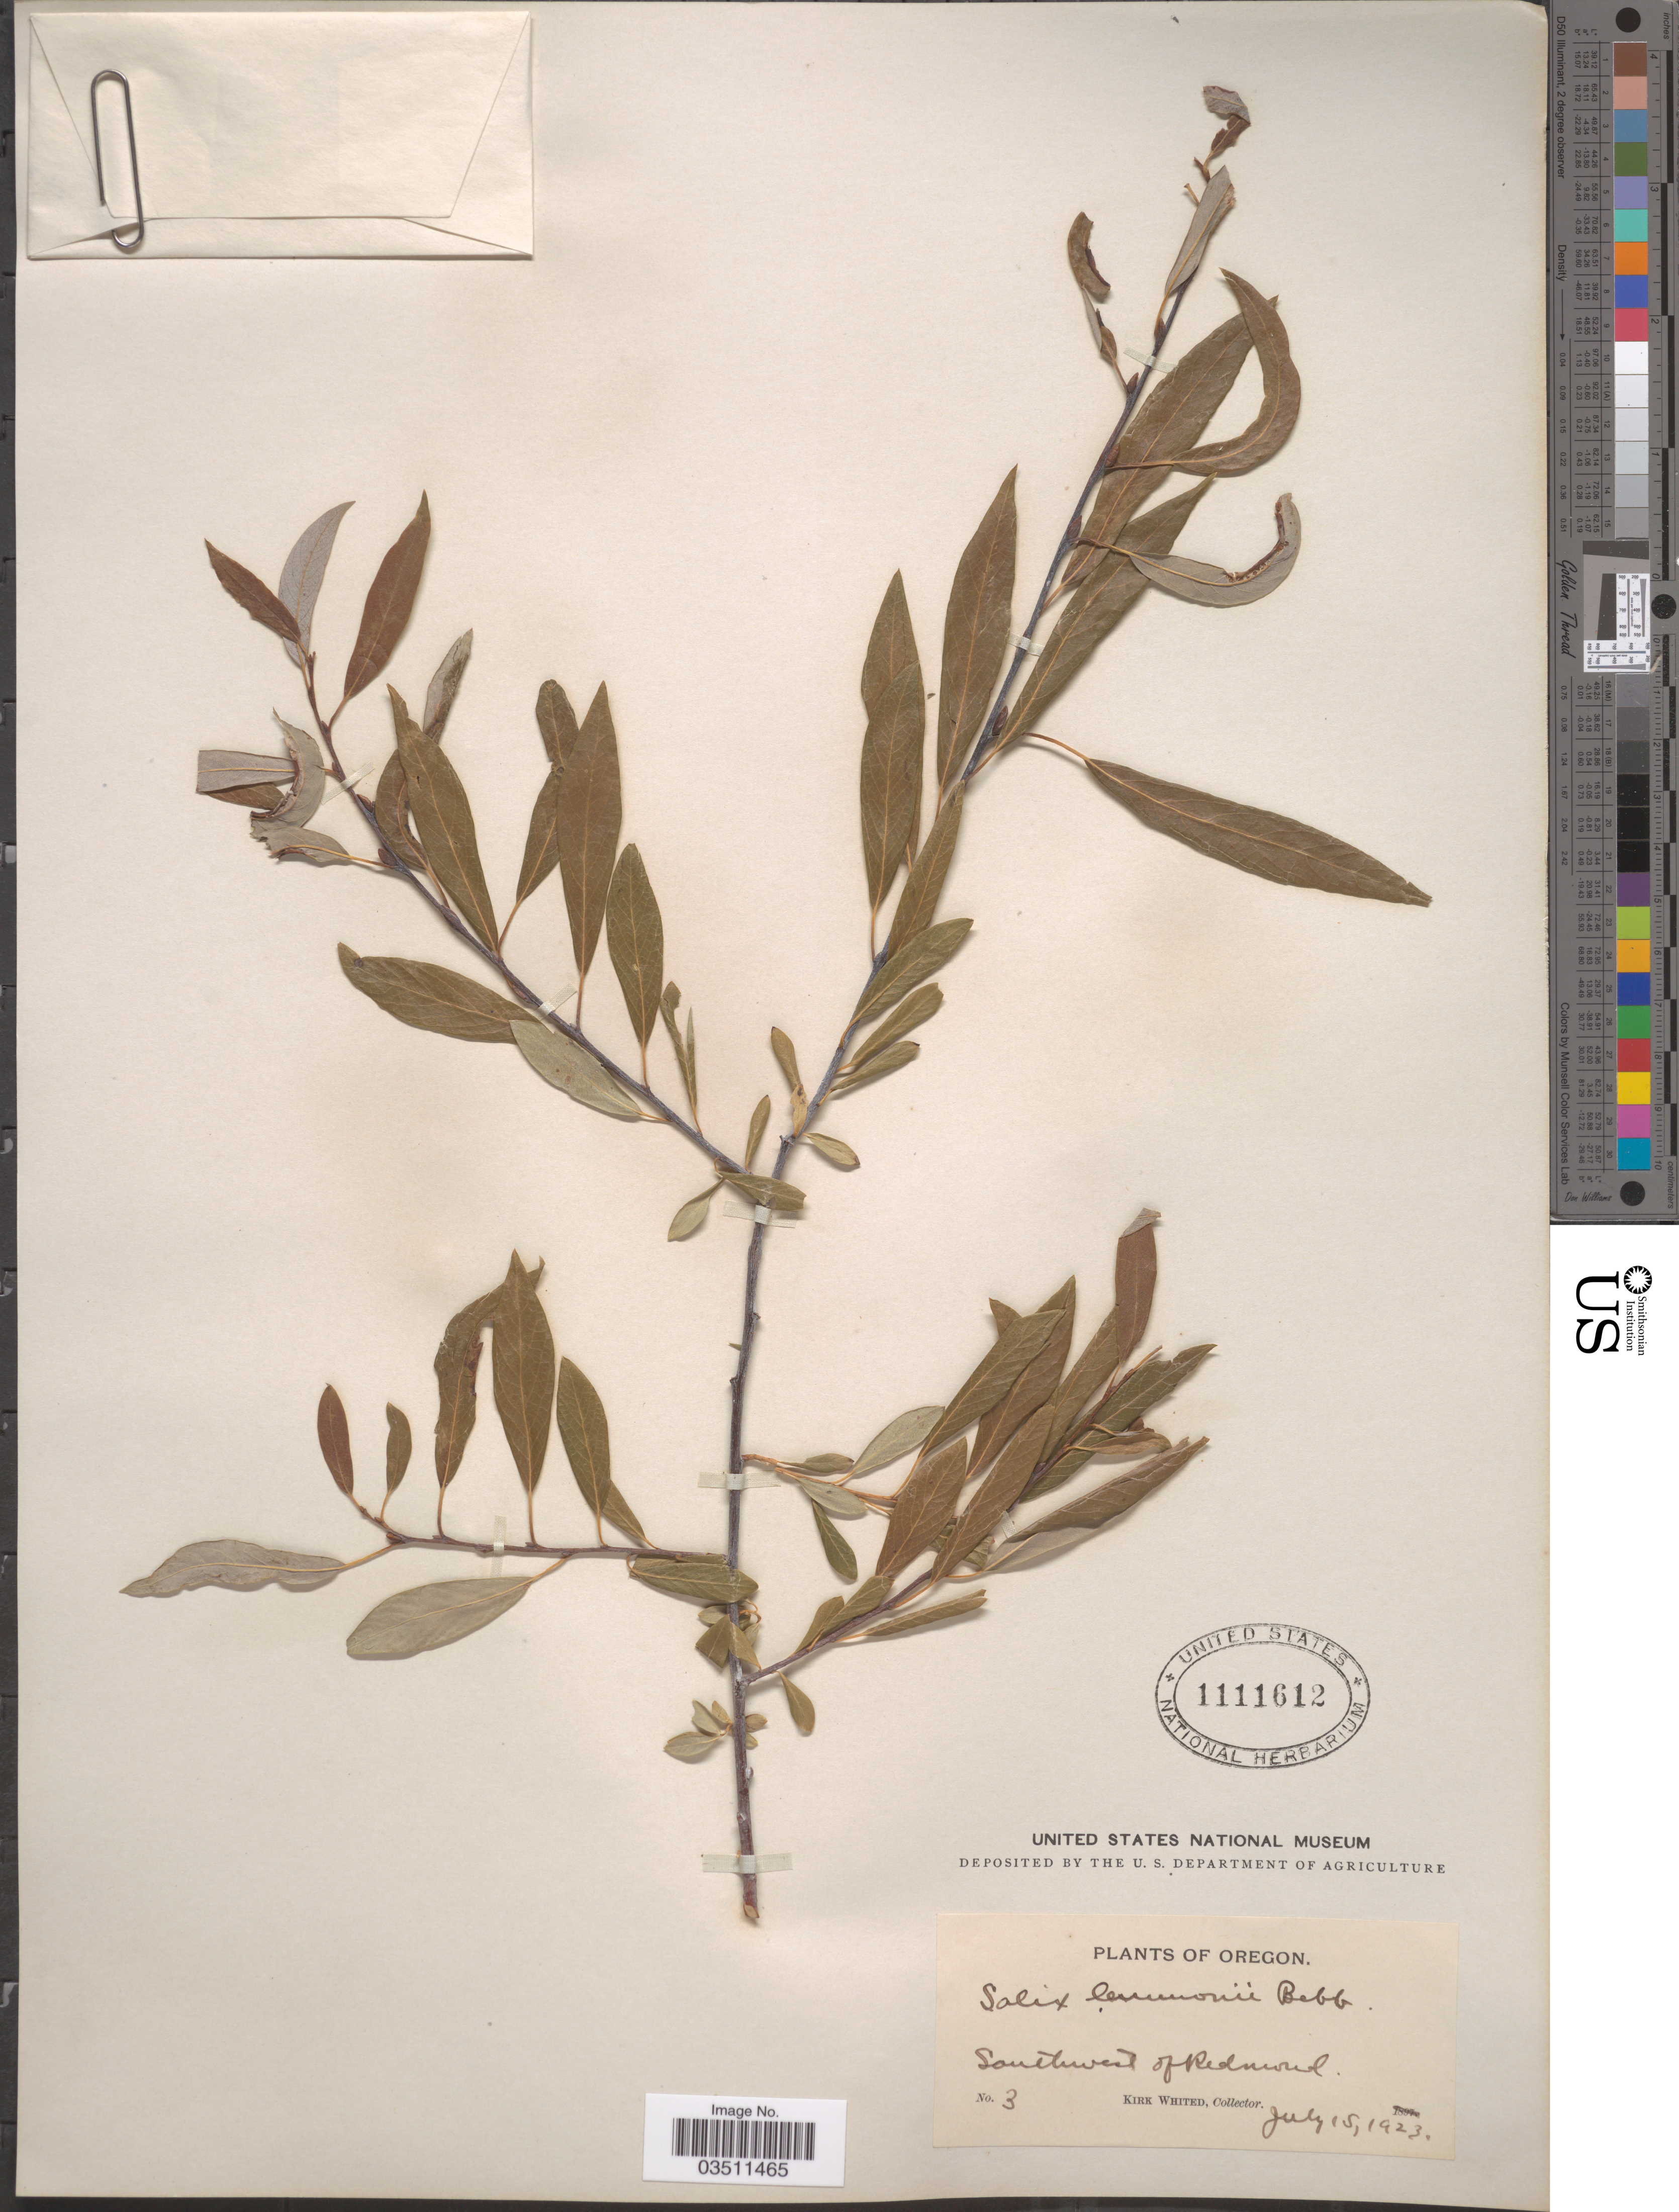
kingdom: Plantae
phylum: Tracheophyta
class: Magnoliopsida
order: Malpighiales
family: Salicaceae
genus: Salix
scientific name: Salix lemmonii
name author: Bebb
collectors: K. Whited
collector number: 3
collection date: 1923-07-15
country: United States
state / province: Oregon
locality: Southwest of Redmond.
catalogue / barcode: US 1111612